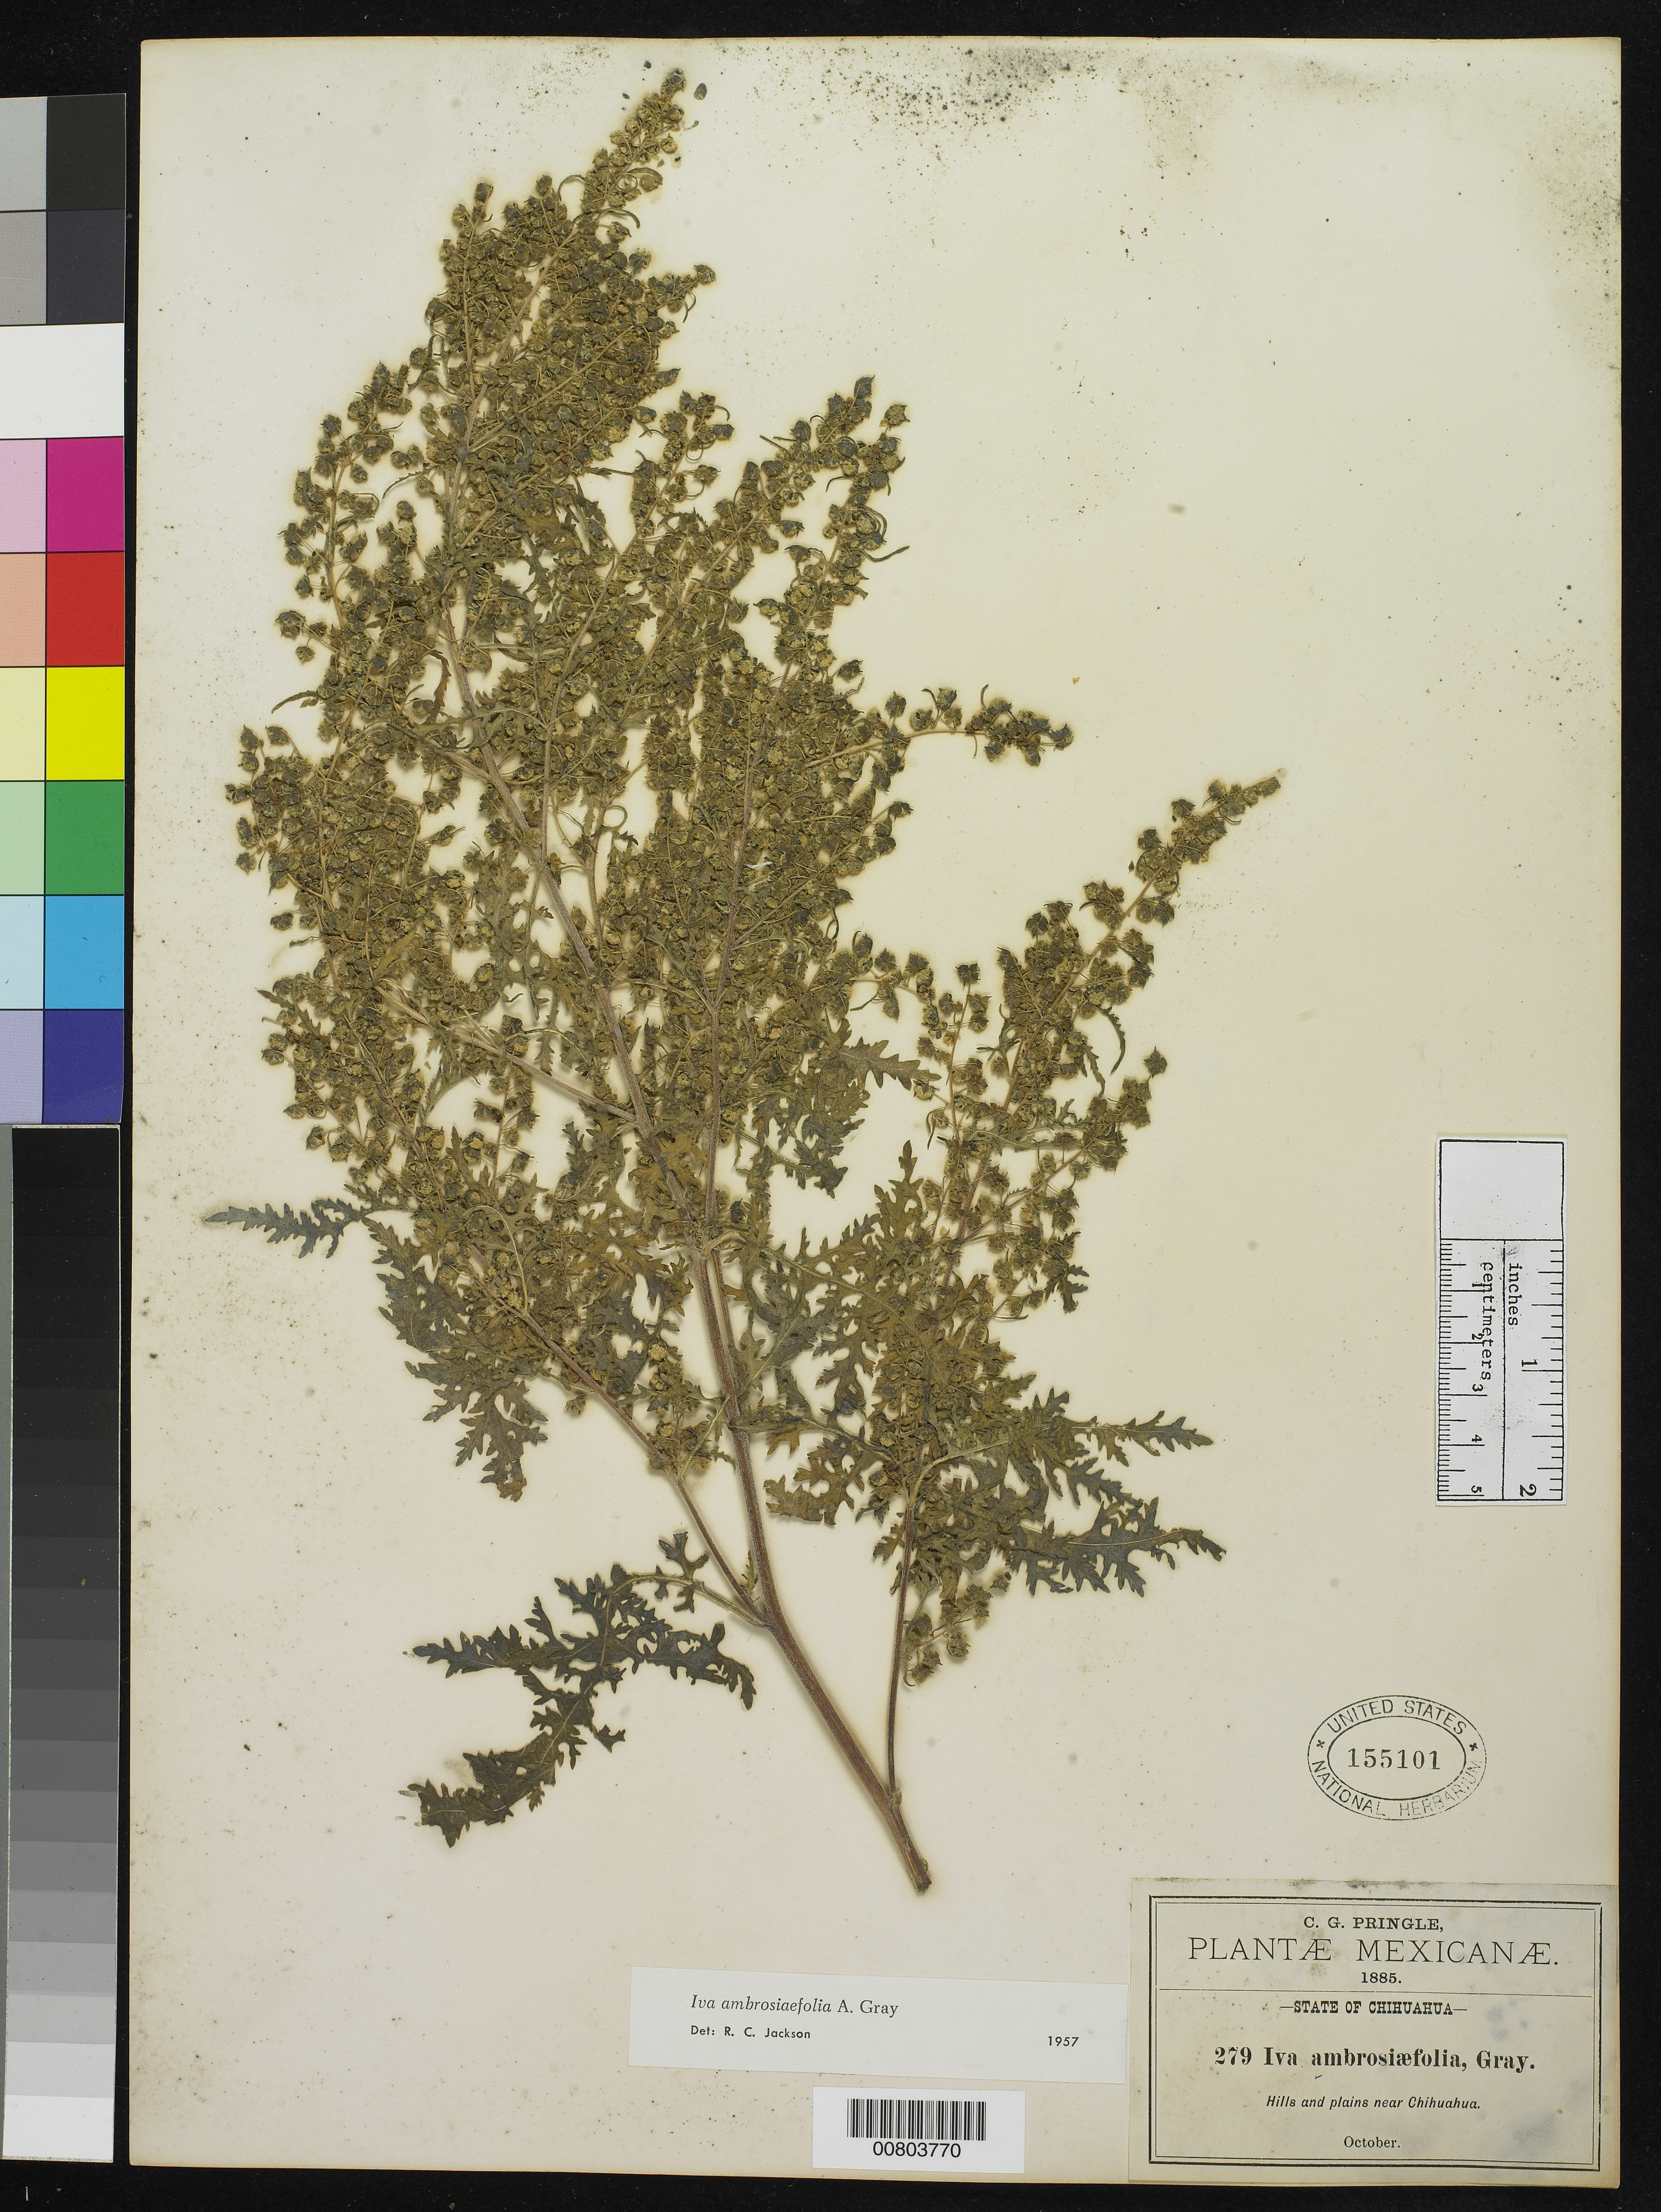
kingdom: Plantae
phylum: Tracheophyta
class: Magnoliopsida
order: Asterales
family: Asteraceae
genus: Iva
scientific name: Iva ambrosiifolia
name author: (A. Gray) A. Gray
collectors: C. G. Pringle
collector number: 279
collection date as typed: Oct 1885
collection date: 1885-10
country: Mexico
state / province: Chihuahua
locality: Hills and plains near Chihuahua.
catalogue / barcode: US 155101